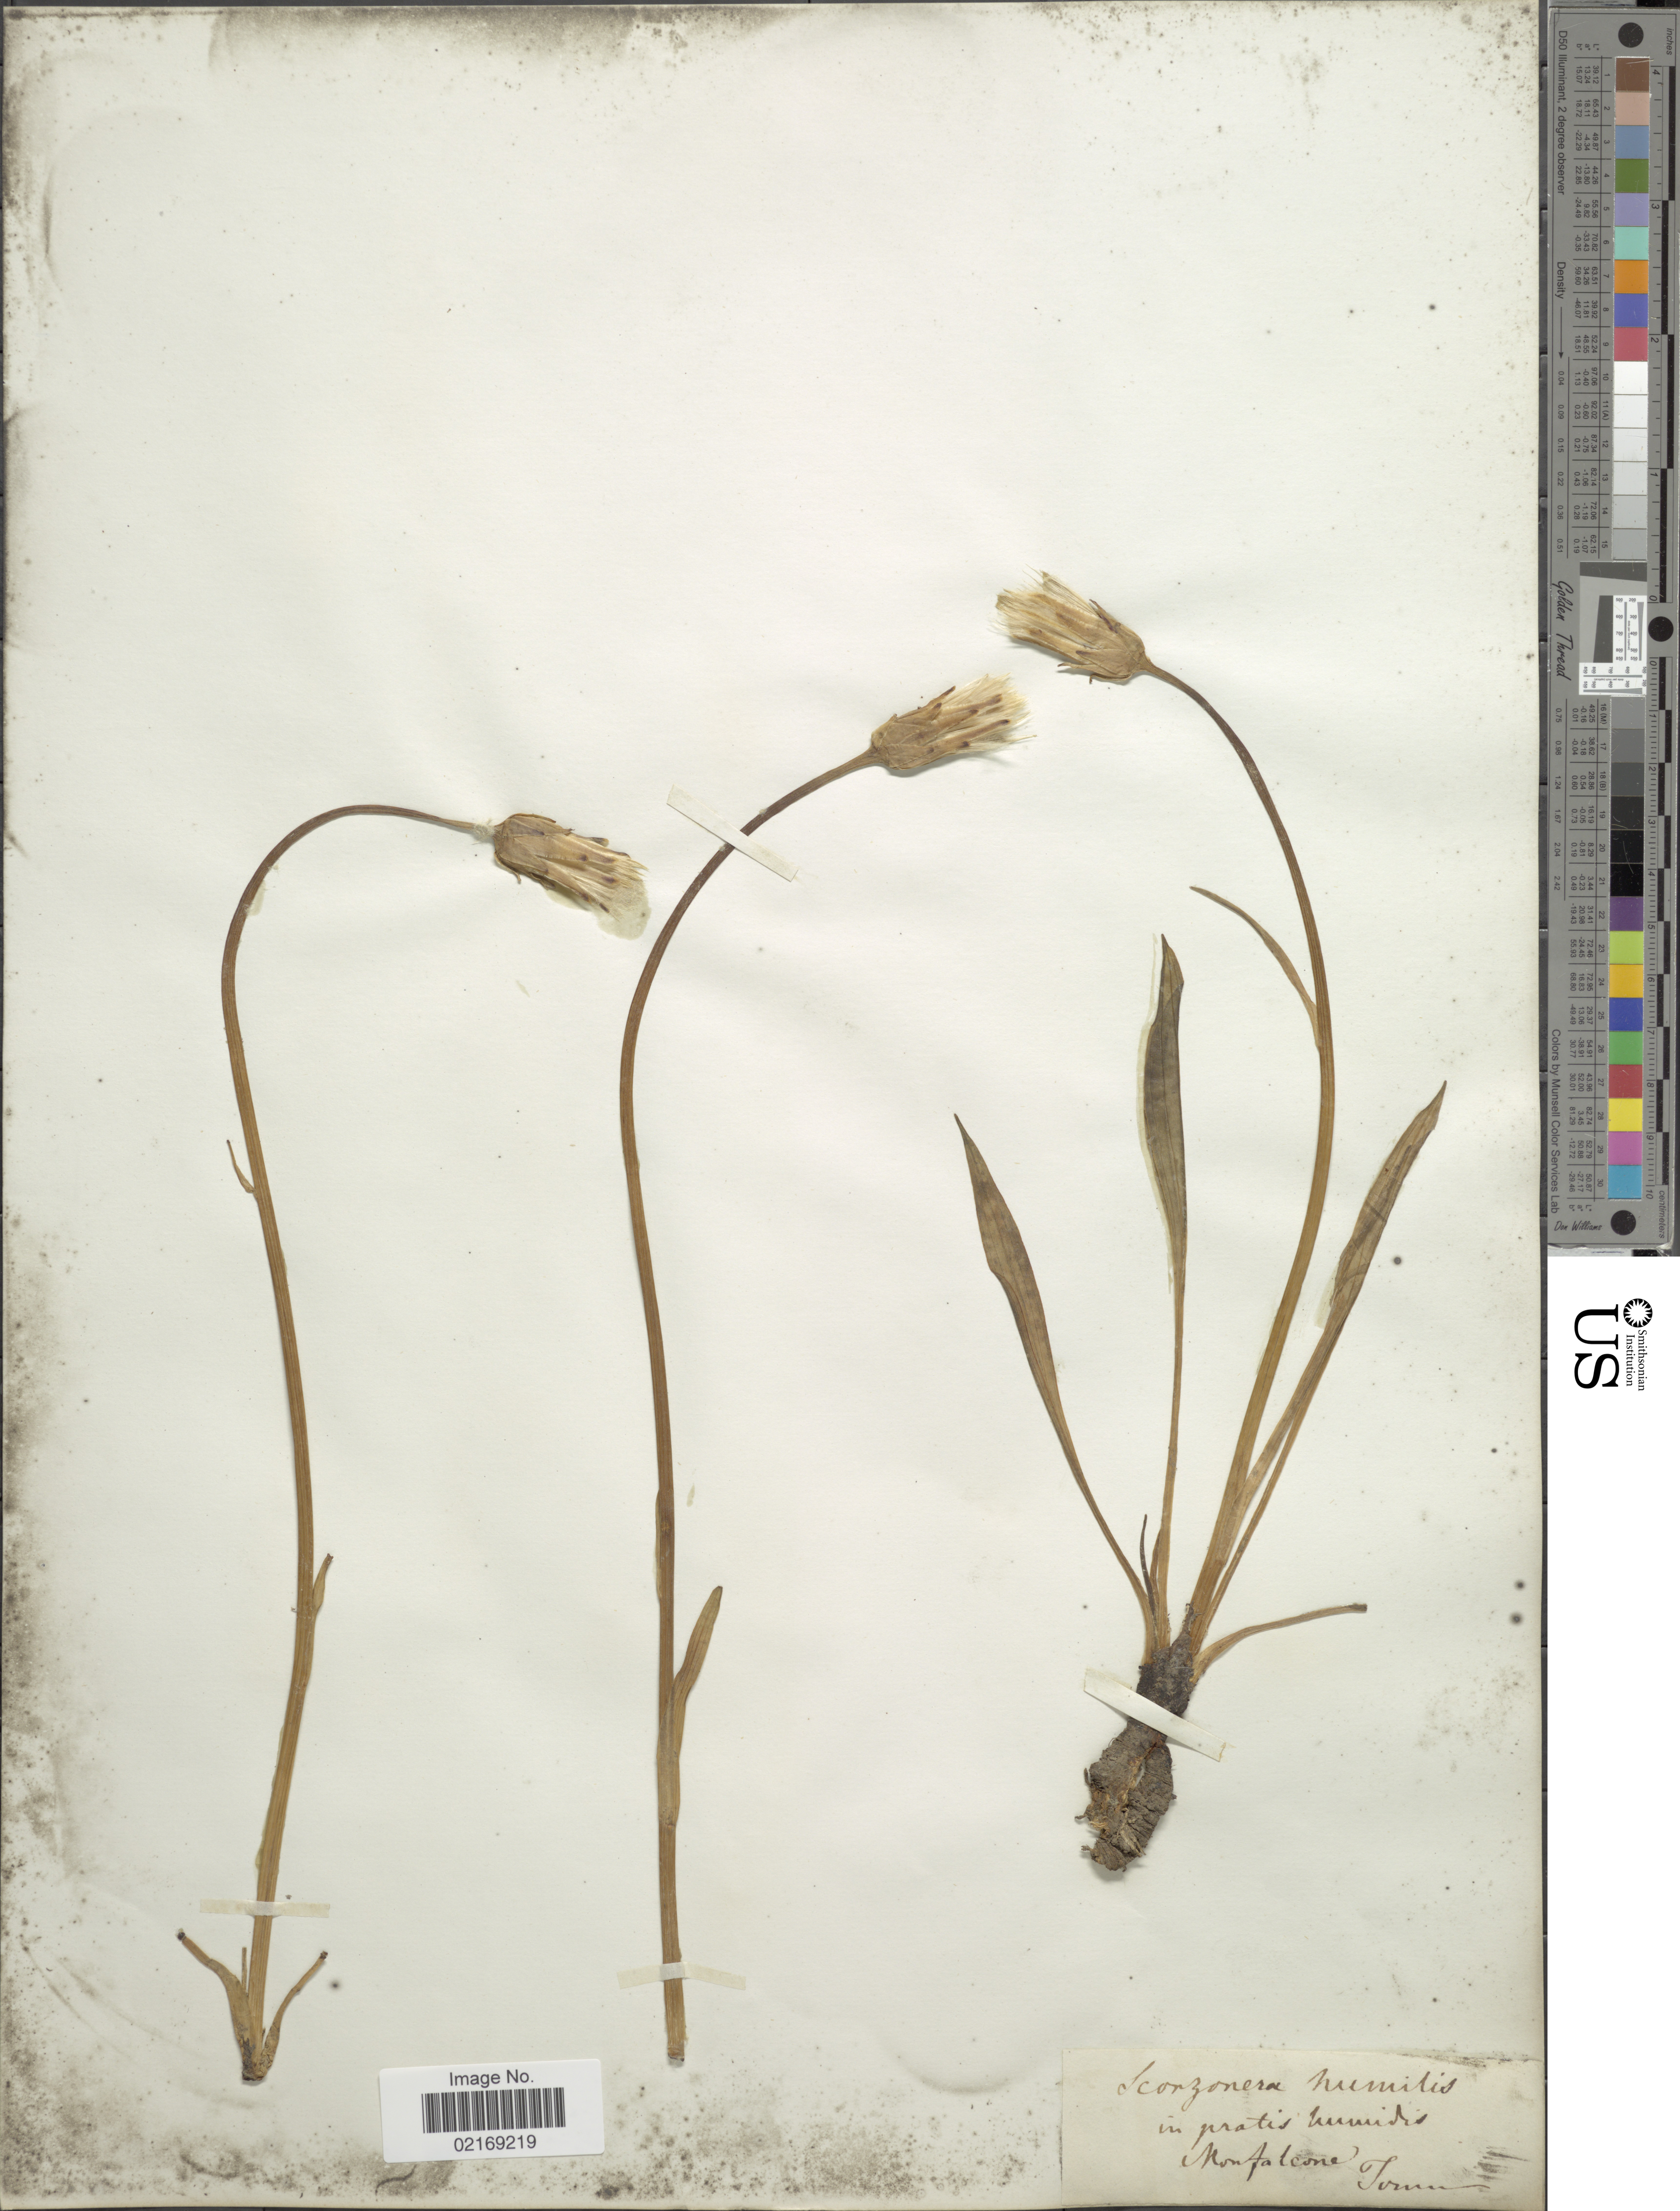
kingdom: Plantae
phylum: Tracheophyta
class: Magnoliopsida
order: Asterales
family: Asteraceae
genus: Scorzonera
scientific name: Scorzonera humilis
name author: L.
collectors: Tomur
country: Italy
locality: In pratis humidis Monfalcone. [interpreted]